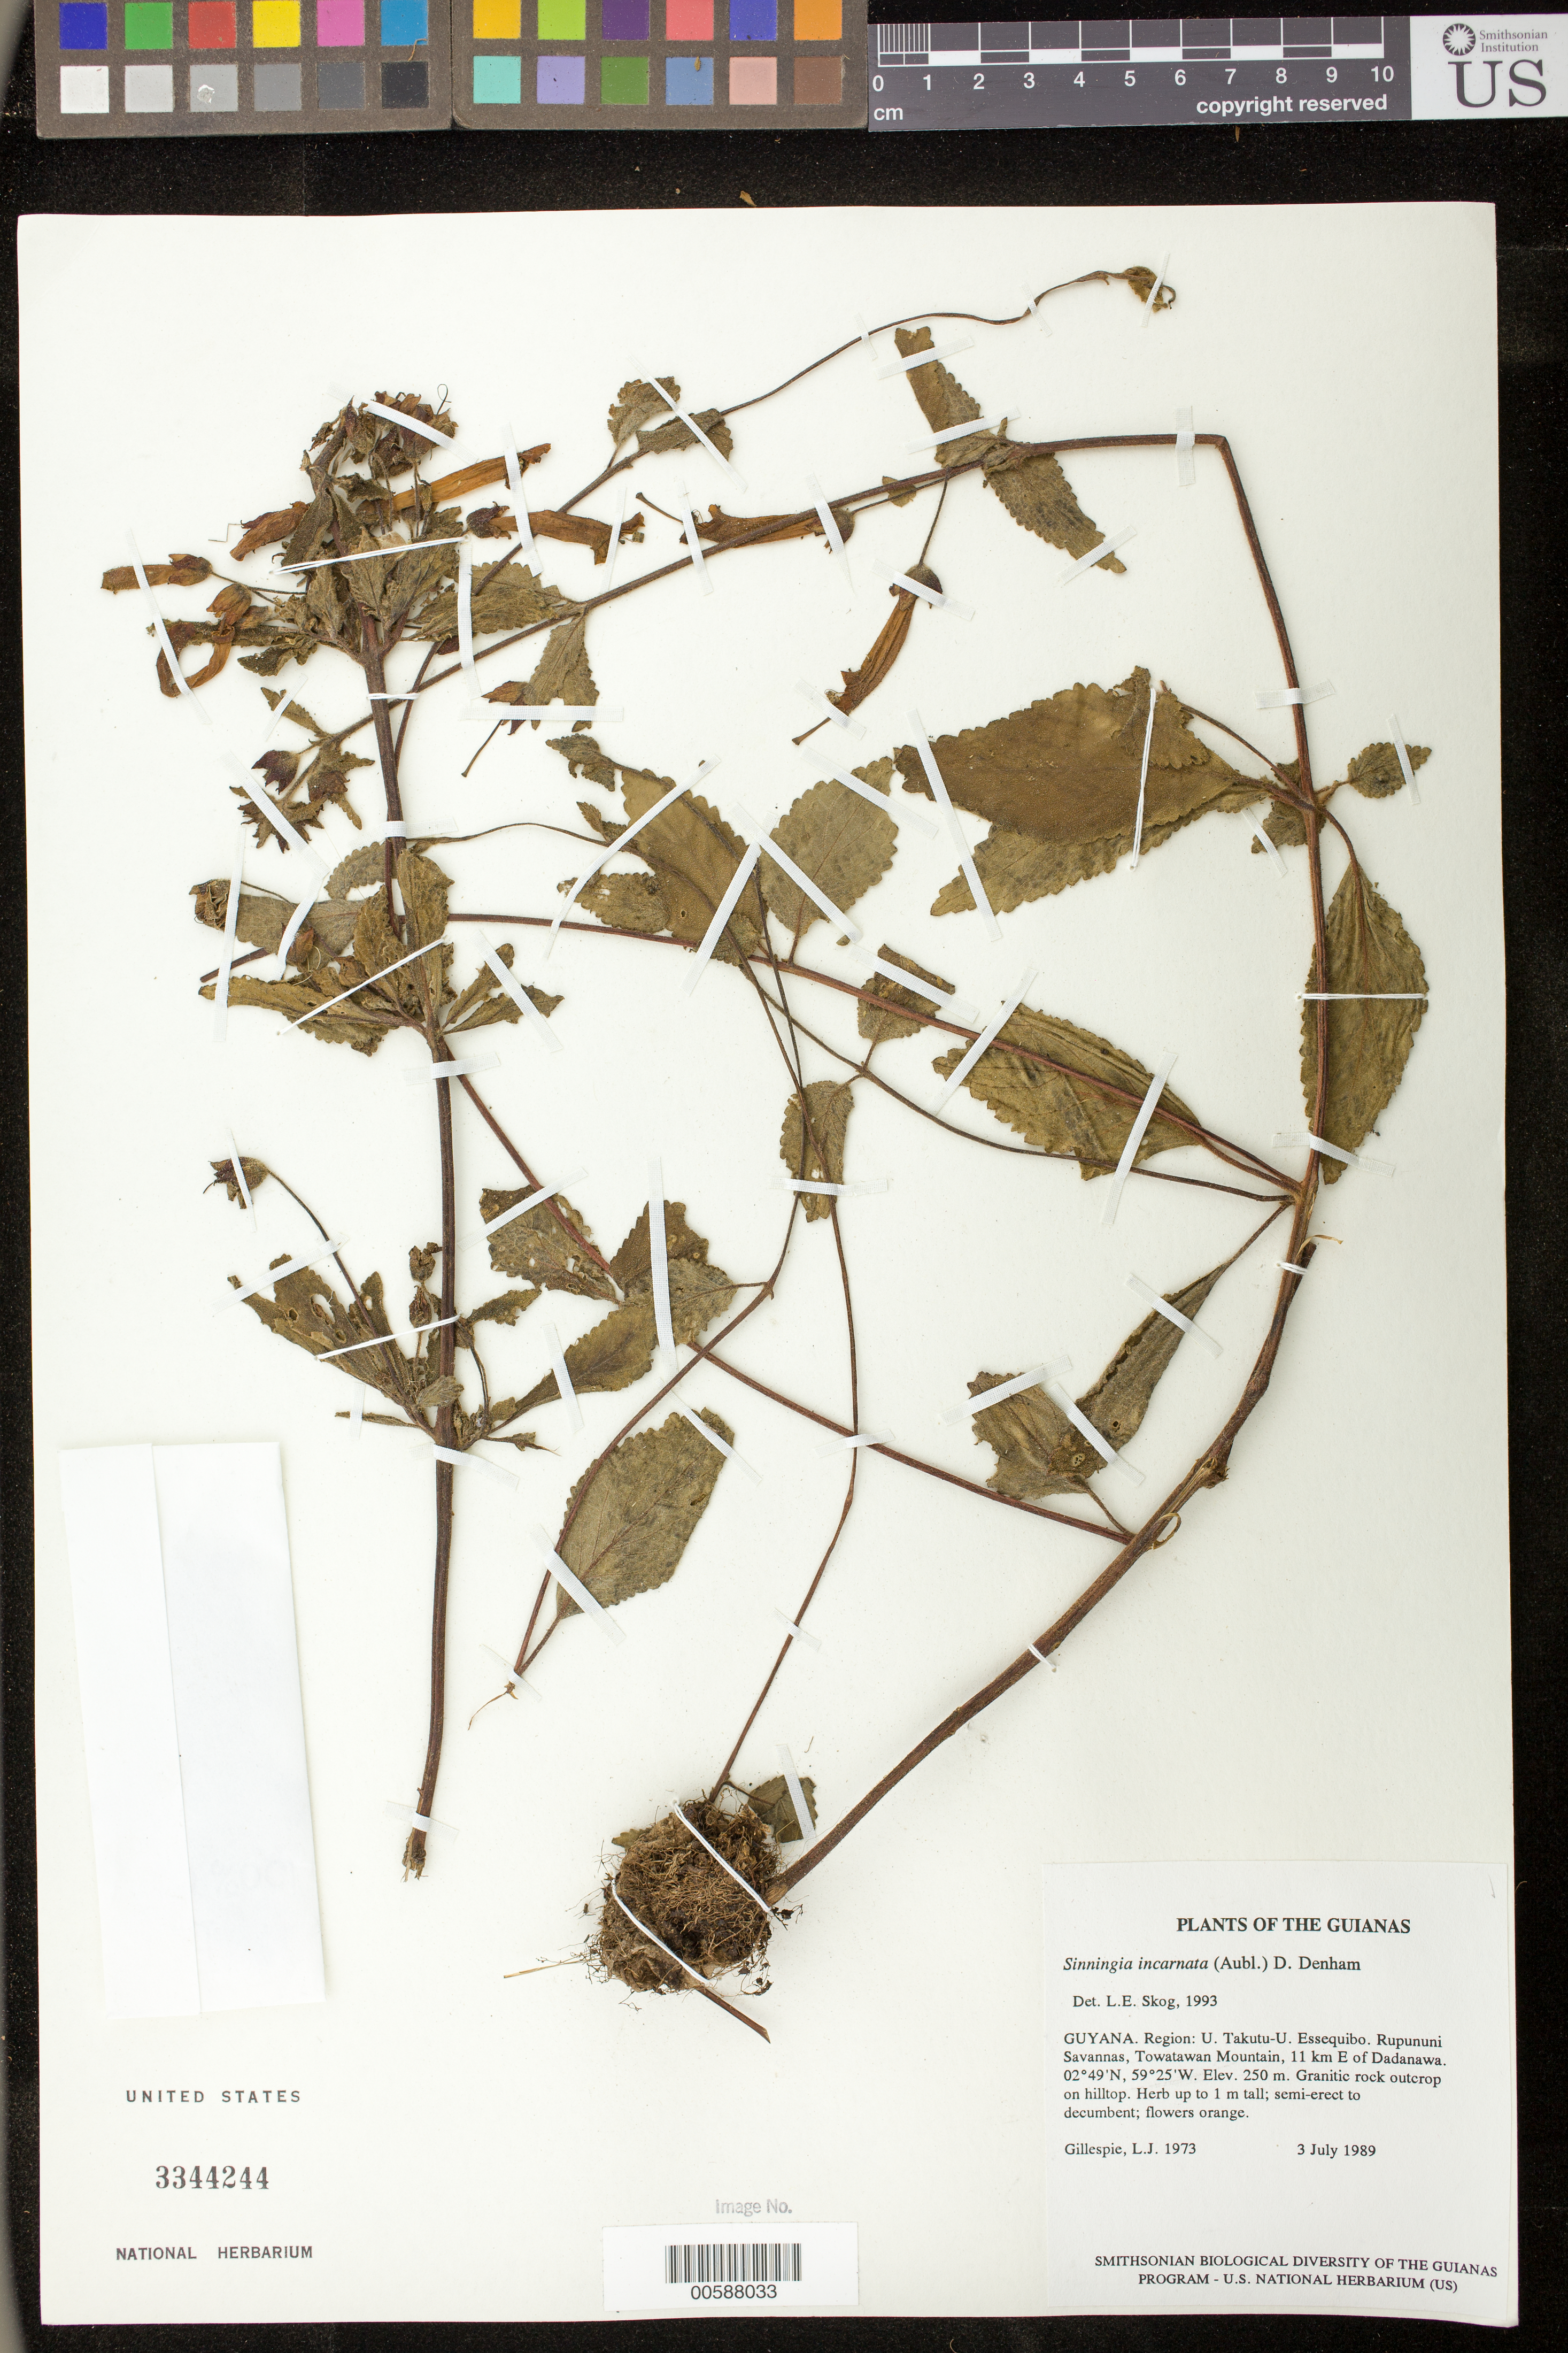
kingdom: Plantae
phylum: Tracheophyta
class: Magnoliopsida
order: Lamiales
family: Gesneriaceae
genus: Sinningia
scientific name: Sinningia incarnata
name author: (Aubl.) D.L. Denham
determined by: Skog, Laurence E.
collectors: L. J. Gillespie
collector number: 1973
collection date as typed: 03 Jul 1989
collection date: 1989-07-03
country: Guyana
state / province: U. Takutu-U. Essequibo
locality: Rupununi Savanna, Towatawan Mt., 11 km E of Dadanawa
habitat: Granitic rock outcrop on hilltop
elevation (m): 250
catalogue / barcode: US 3344244